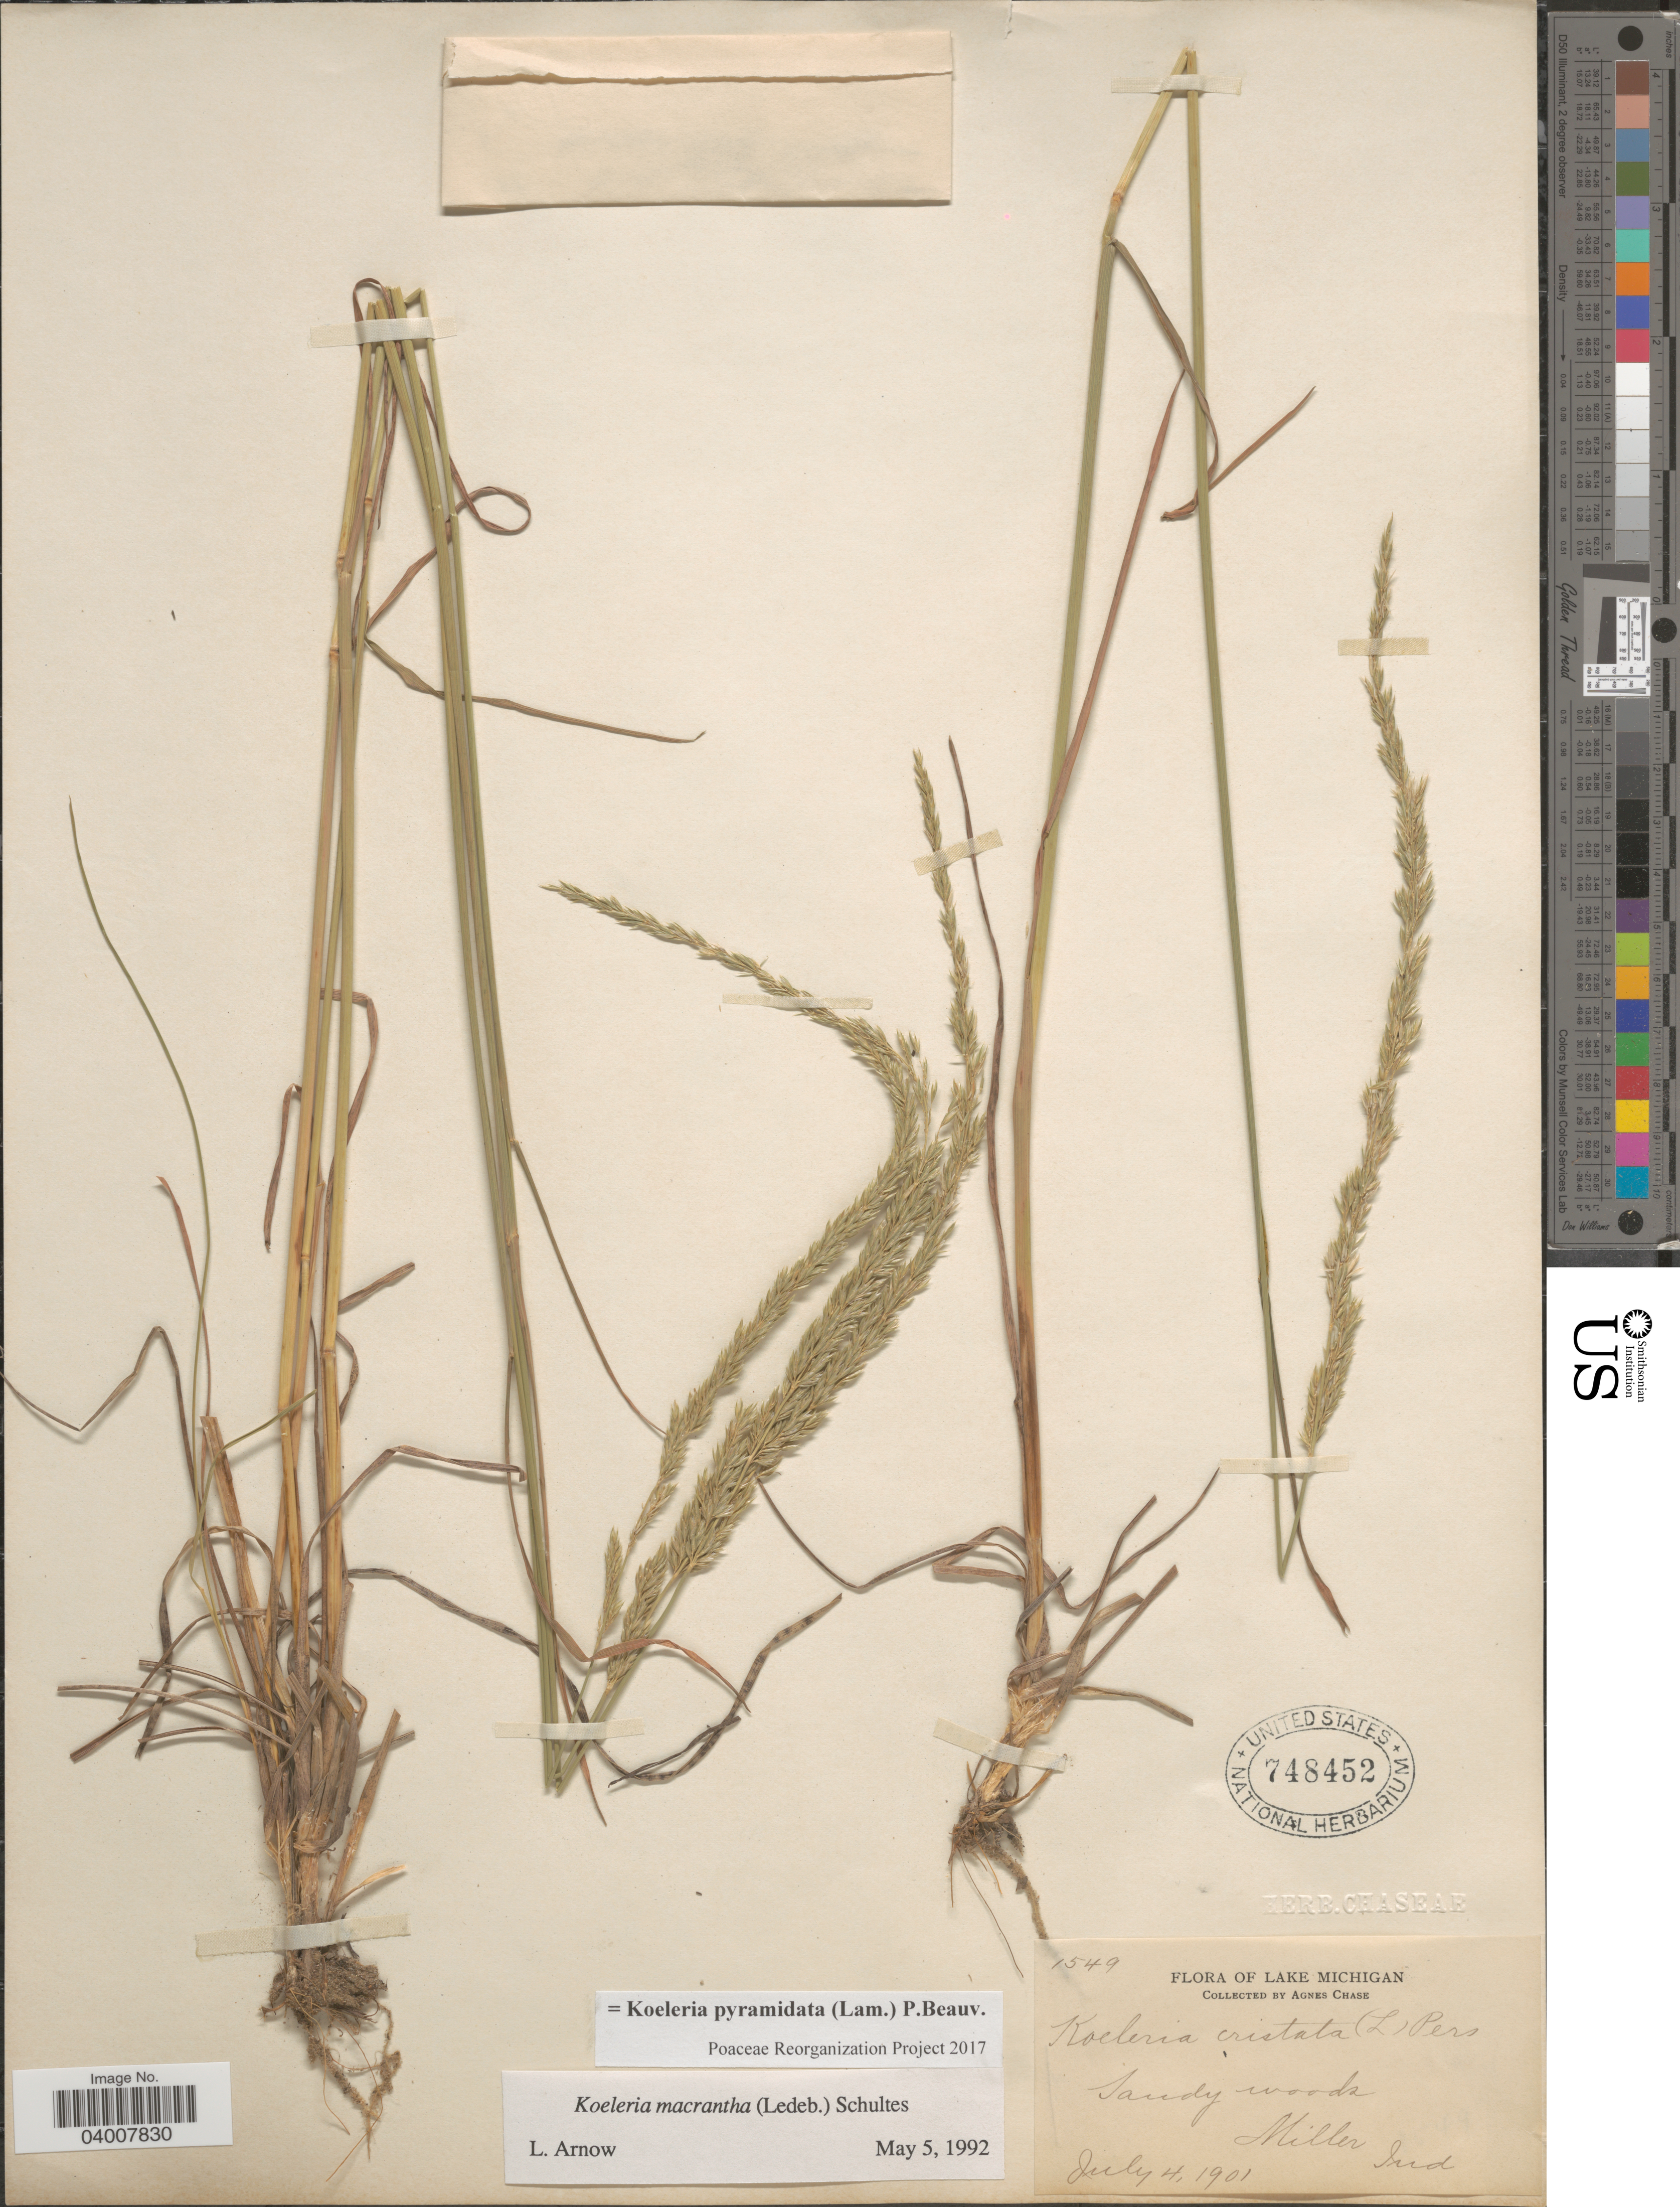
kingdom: Plantae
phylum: Tracheophyta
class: Liliopsida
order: Poales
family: Poaceae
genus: Koeleria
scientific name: Koeleria pyramidata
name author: (Lam.) P. Beauv.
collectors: A. Chase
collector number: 1549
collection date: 1901-07-04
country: United States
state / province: Indiana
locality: Lake Michigan. Miller.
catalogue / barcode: US 748452